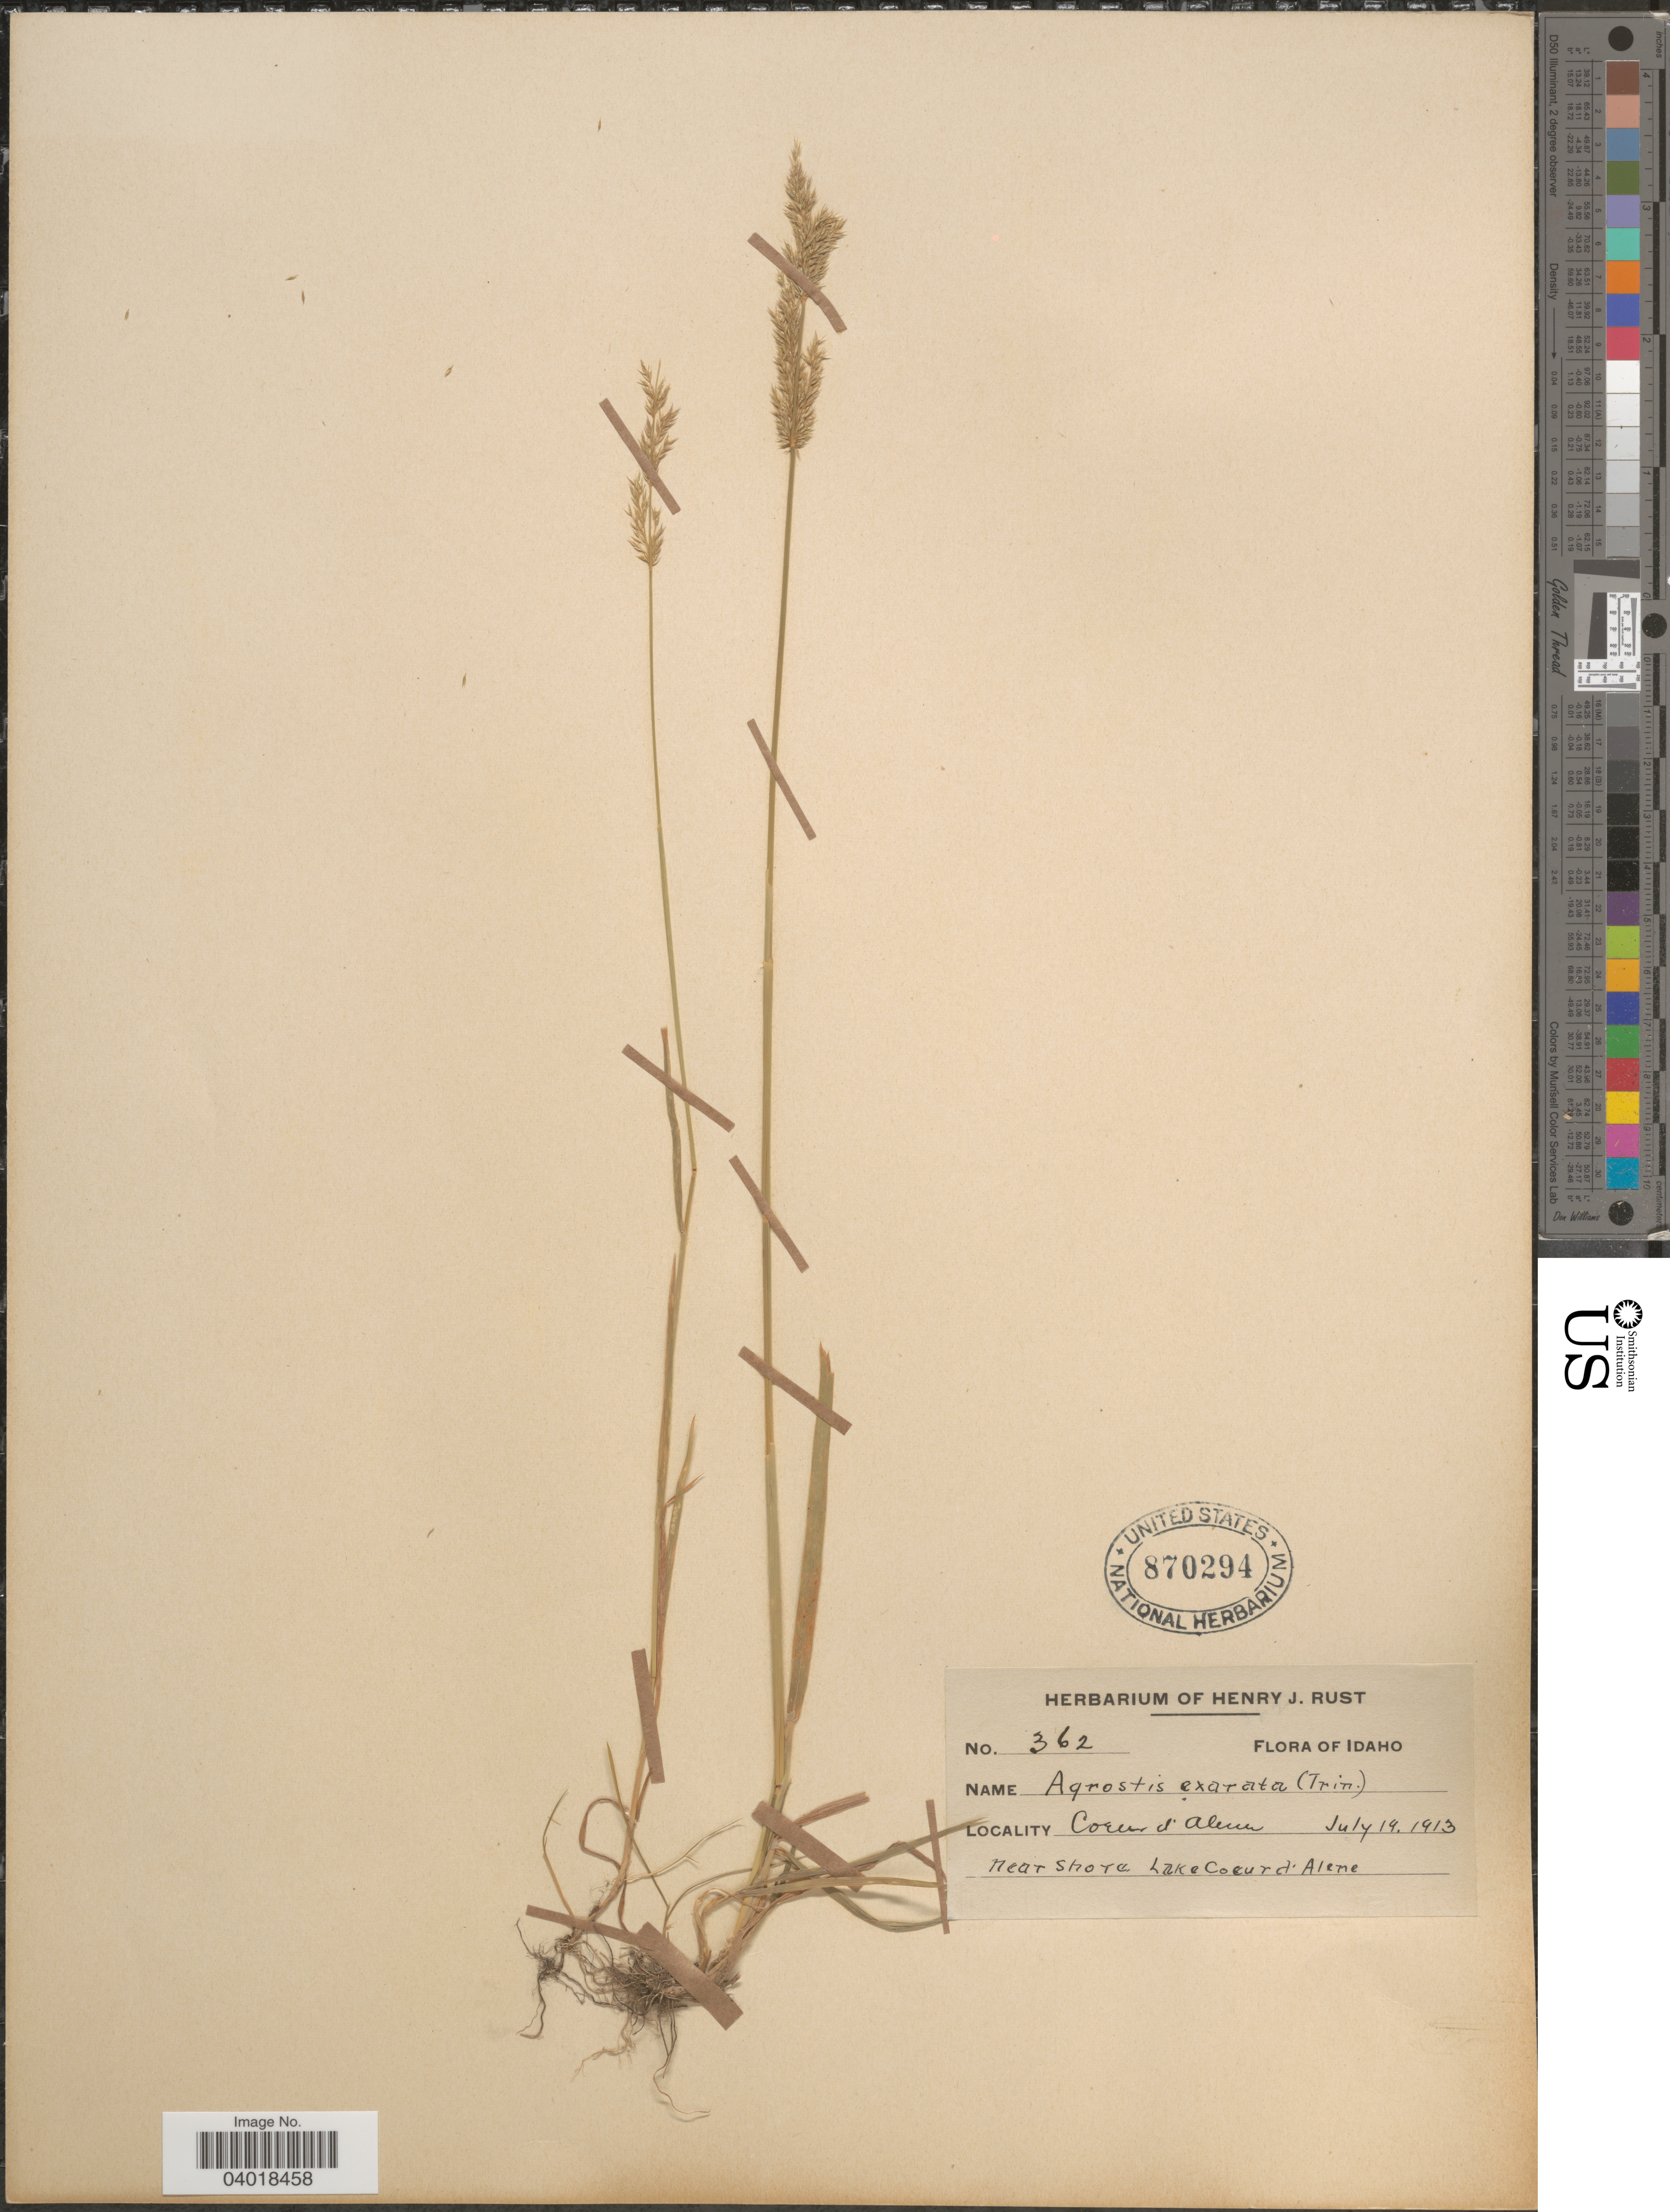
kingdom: Plantae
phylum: Tracheophyta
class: Liliopsida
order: Poales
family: Poaceae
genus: Agrostis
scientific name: Agrostis exarata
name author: Trin.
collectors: ex herb. Henry J. Rust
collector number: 362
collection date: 1913-07-19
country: United States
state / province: Idaho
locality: Coeur d'Alene near shore Lake Coeur d'Alene.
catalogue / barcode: US 870294